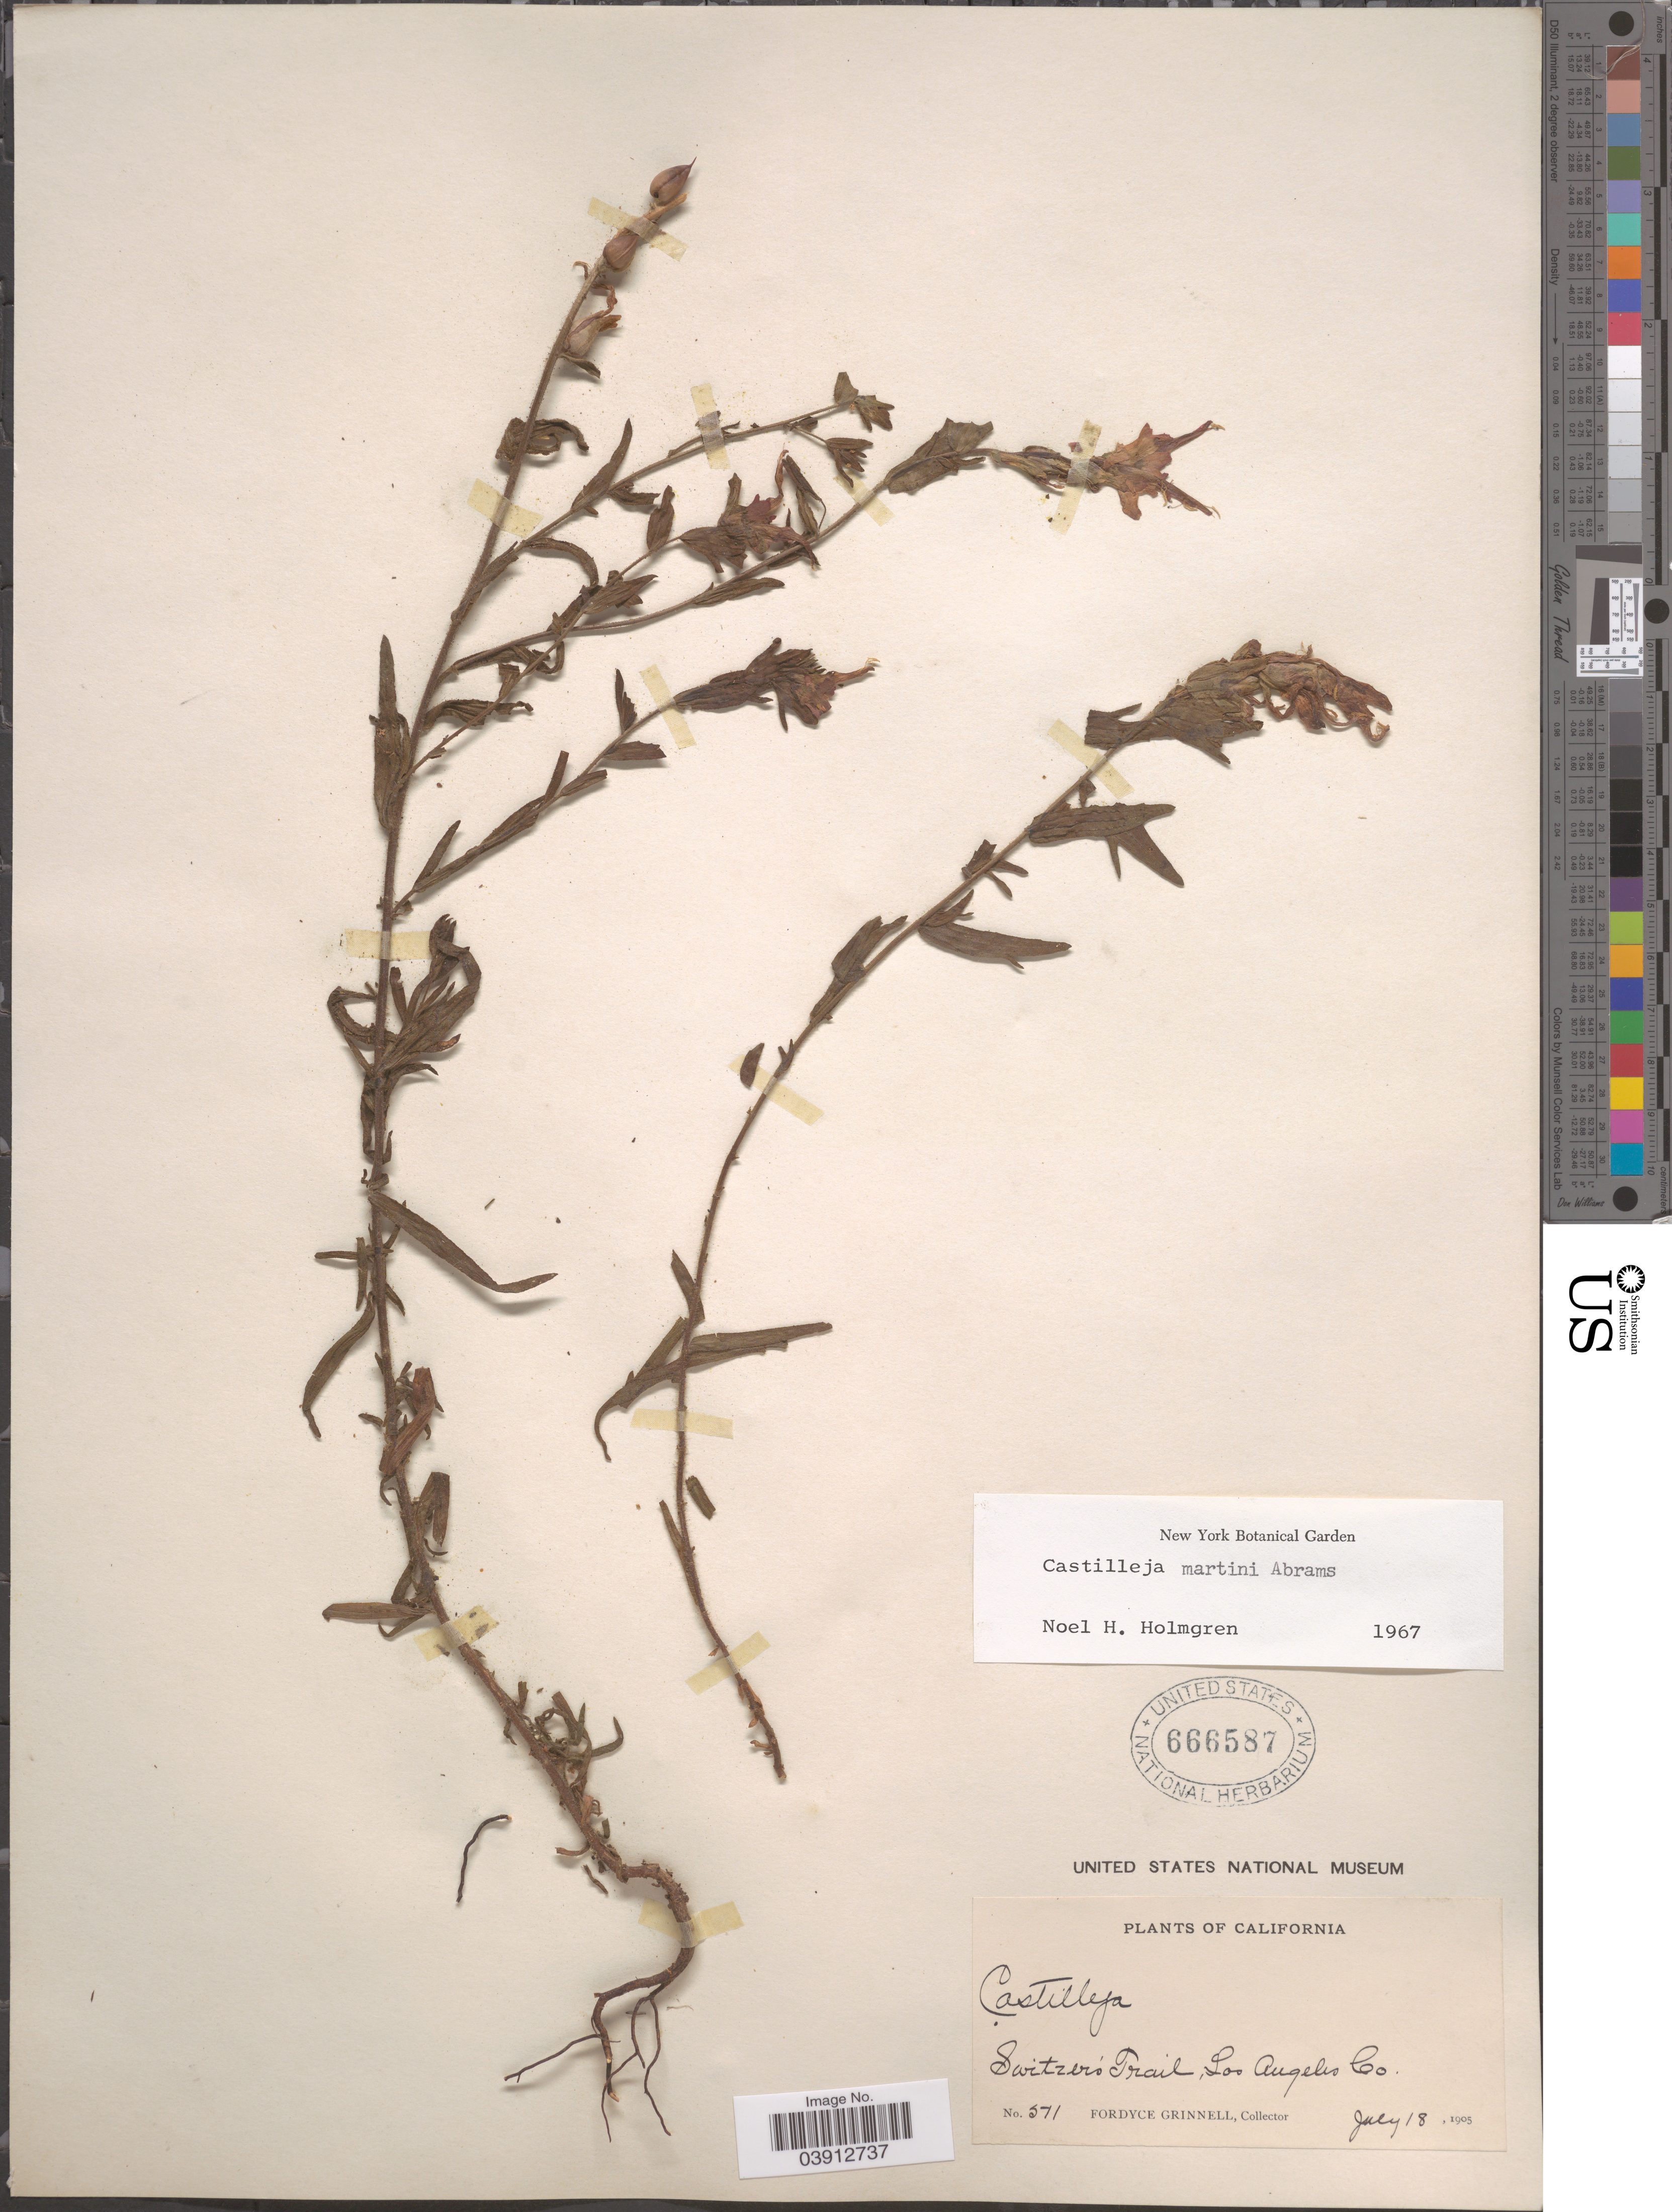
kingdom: Plantae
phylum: Tracheophyta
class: Magnoliopsida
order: Lamiales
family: Orobanchaceae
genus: Castilleja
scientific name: Castilleja martinii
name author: Abrams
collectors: F. Grinnell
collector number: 571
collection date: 1905-07-18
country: United States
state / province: California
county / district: Los Angeles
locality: Switzer's Trail, Los Angeles Co.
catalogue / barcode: US 666587